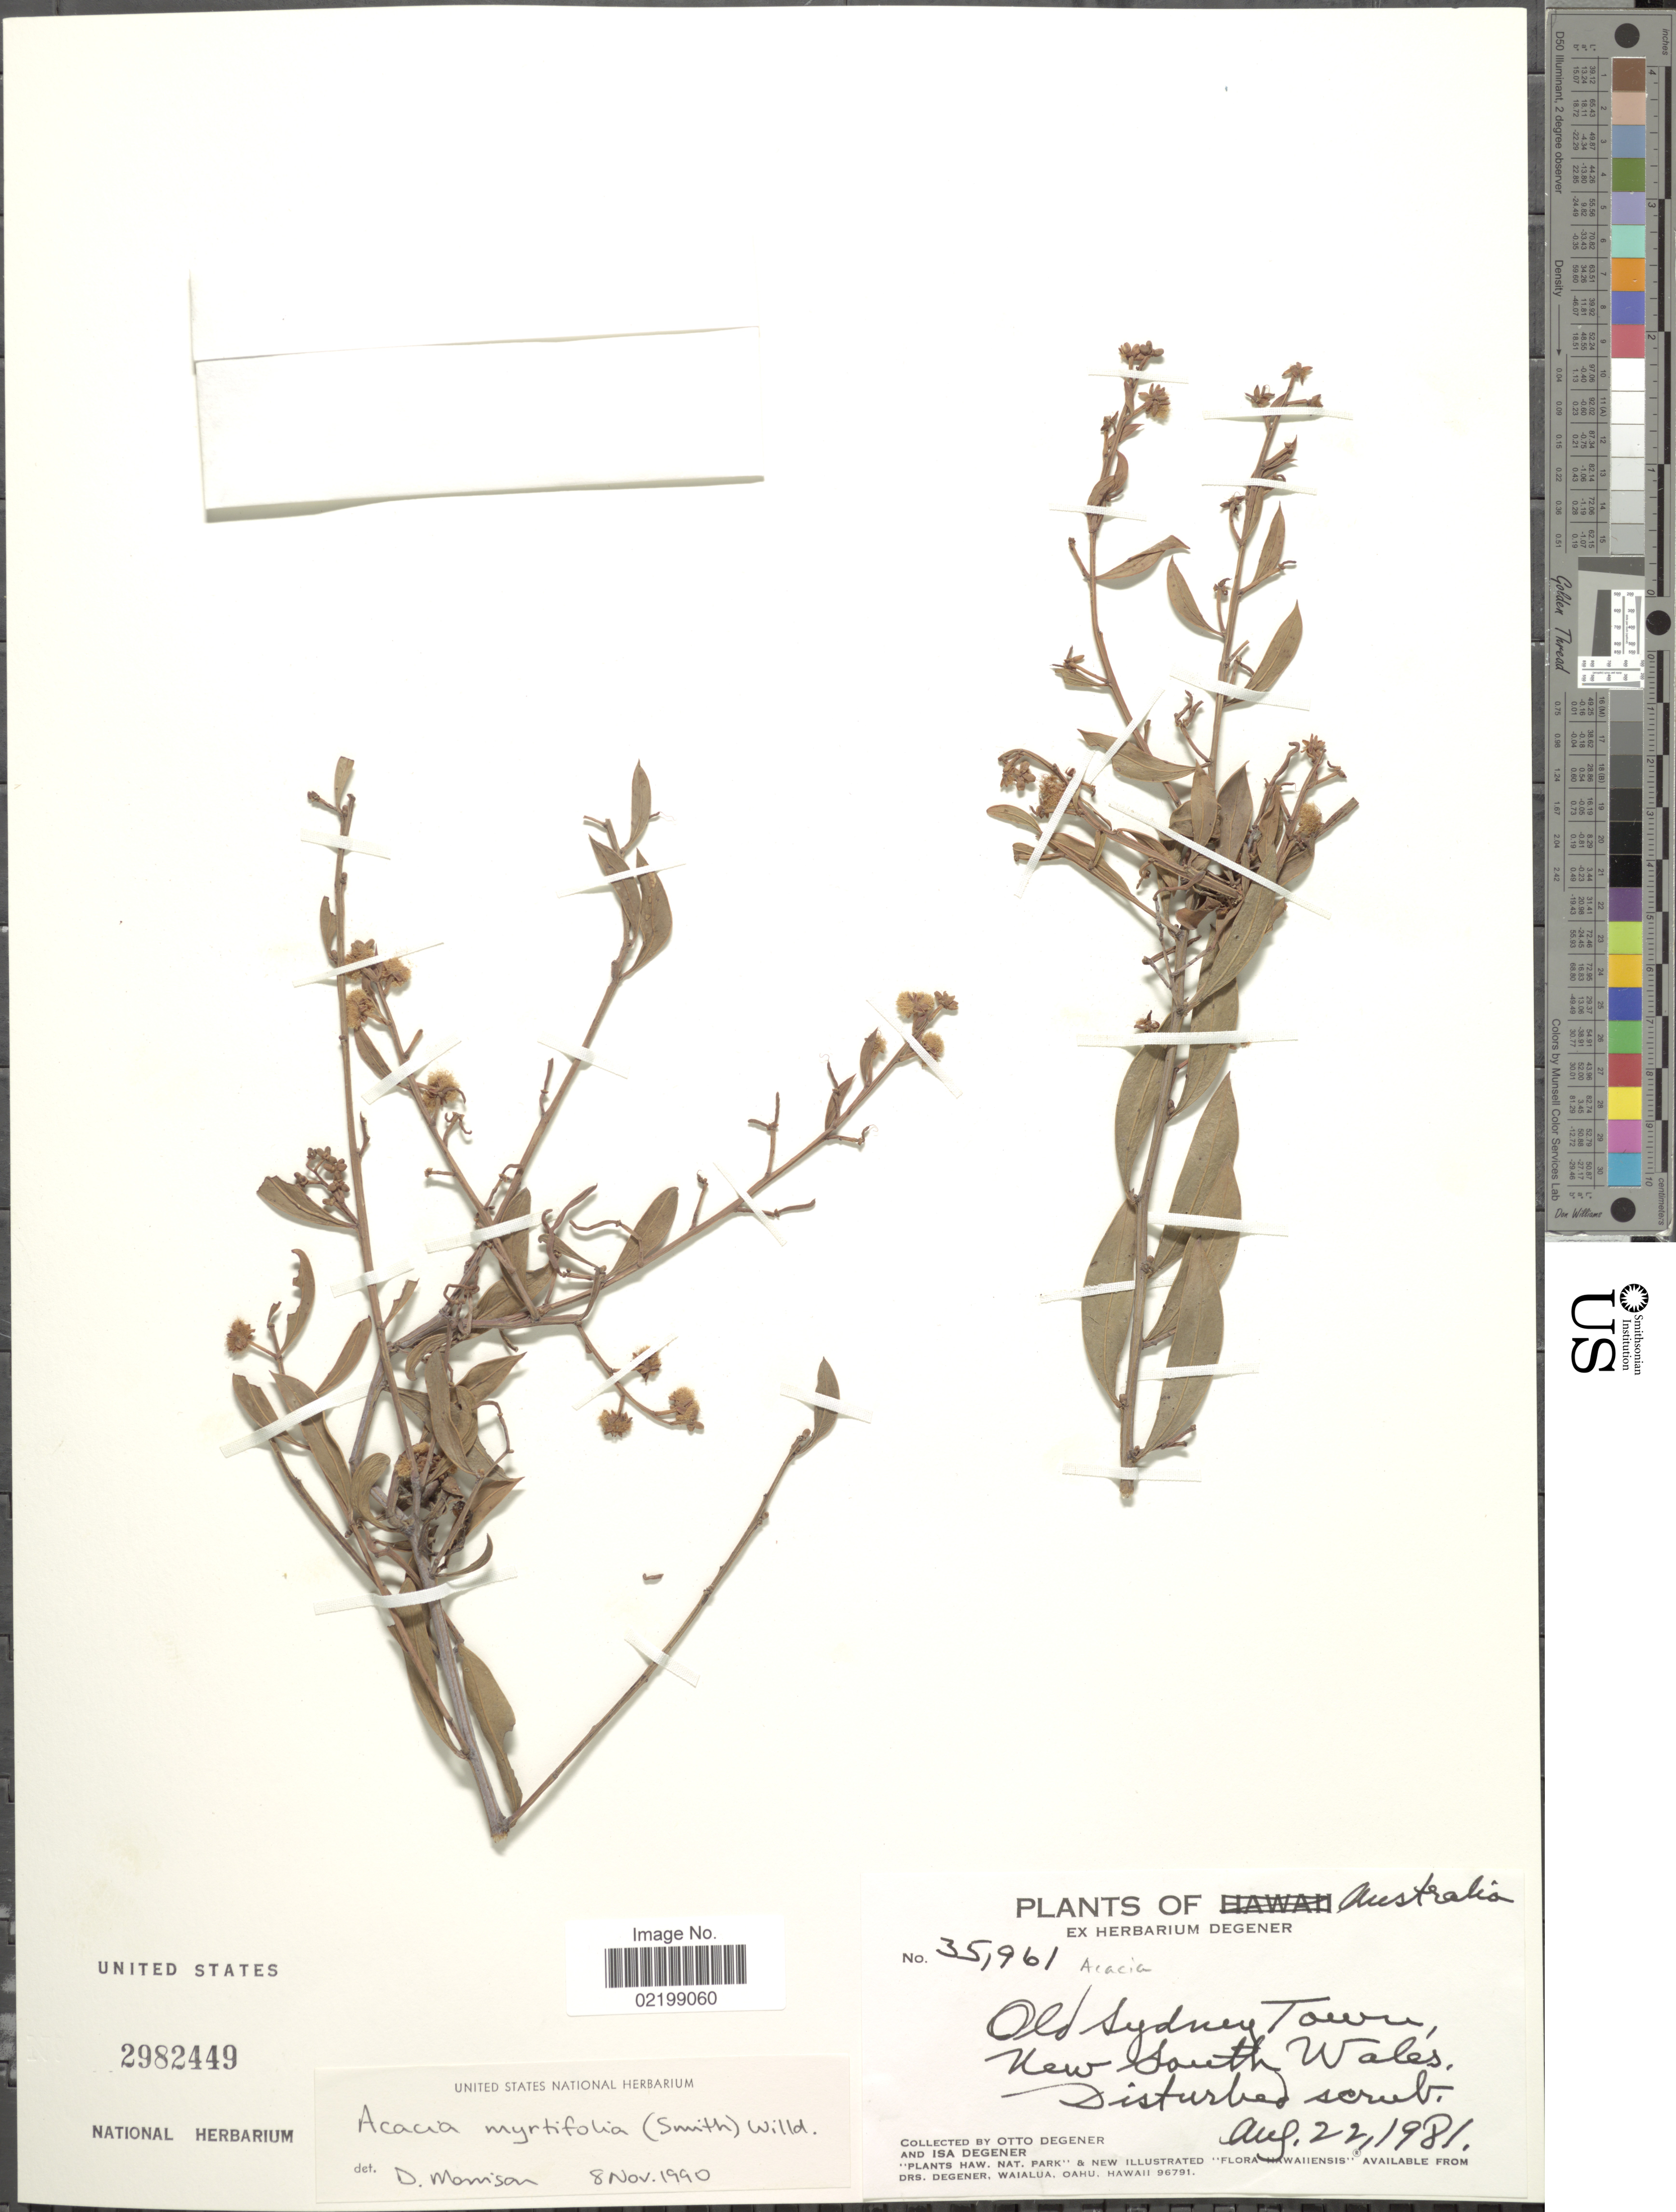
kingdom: Plantae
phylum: Tracheophyta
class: Magnoliopsida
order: Fabales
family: Fabaceae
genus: Acacia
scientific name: Acacia myrtifolia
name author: (Sm.) Willd.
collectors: O. Degener & I. Degener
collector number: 35961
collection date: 1981-08-22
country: Australia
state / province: New South Wales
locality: Old Sydney Town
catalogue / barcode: US 2982449